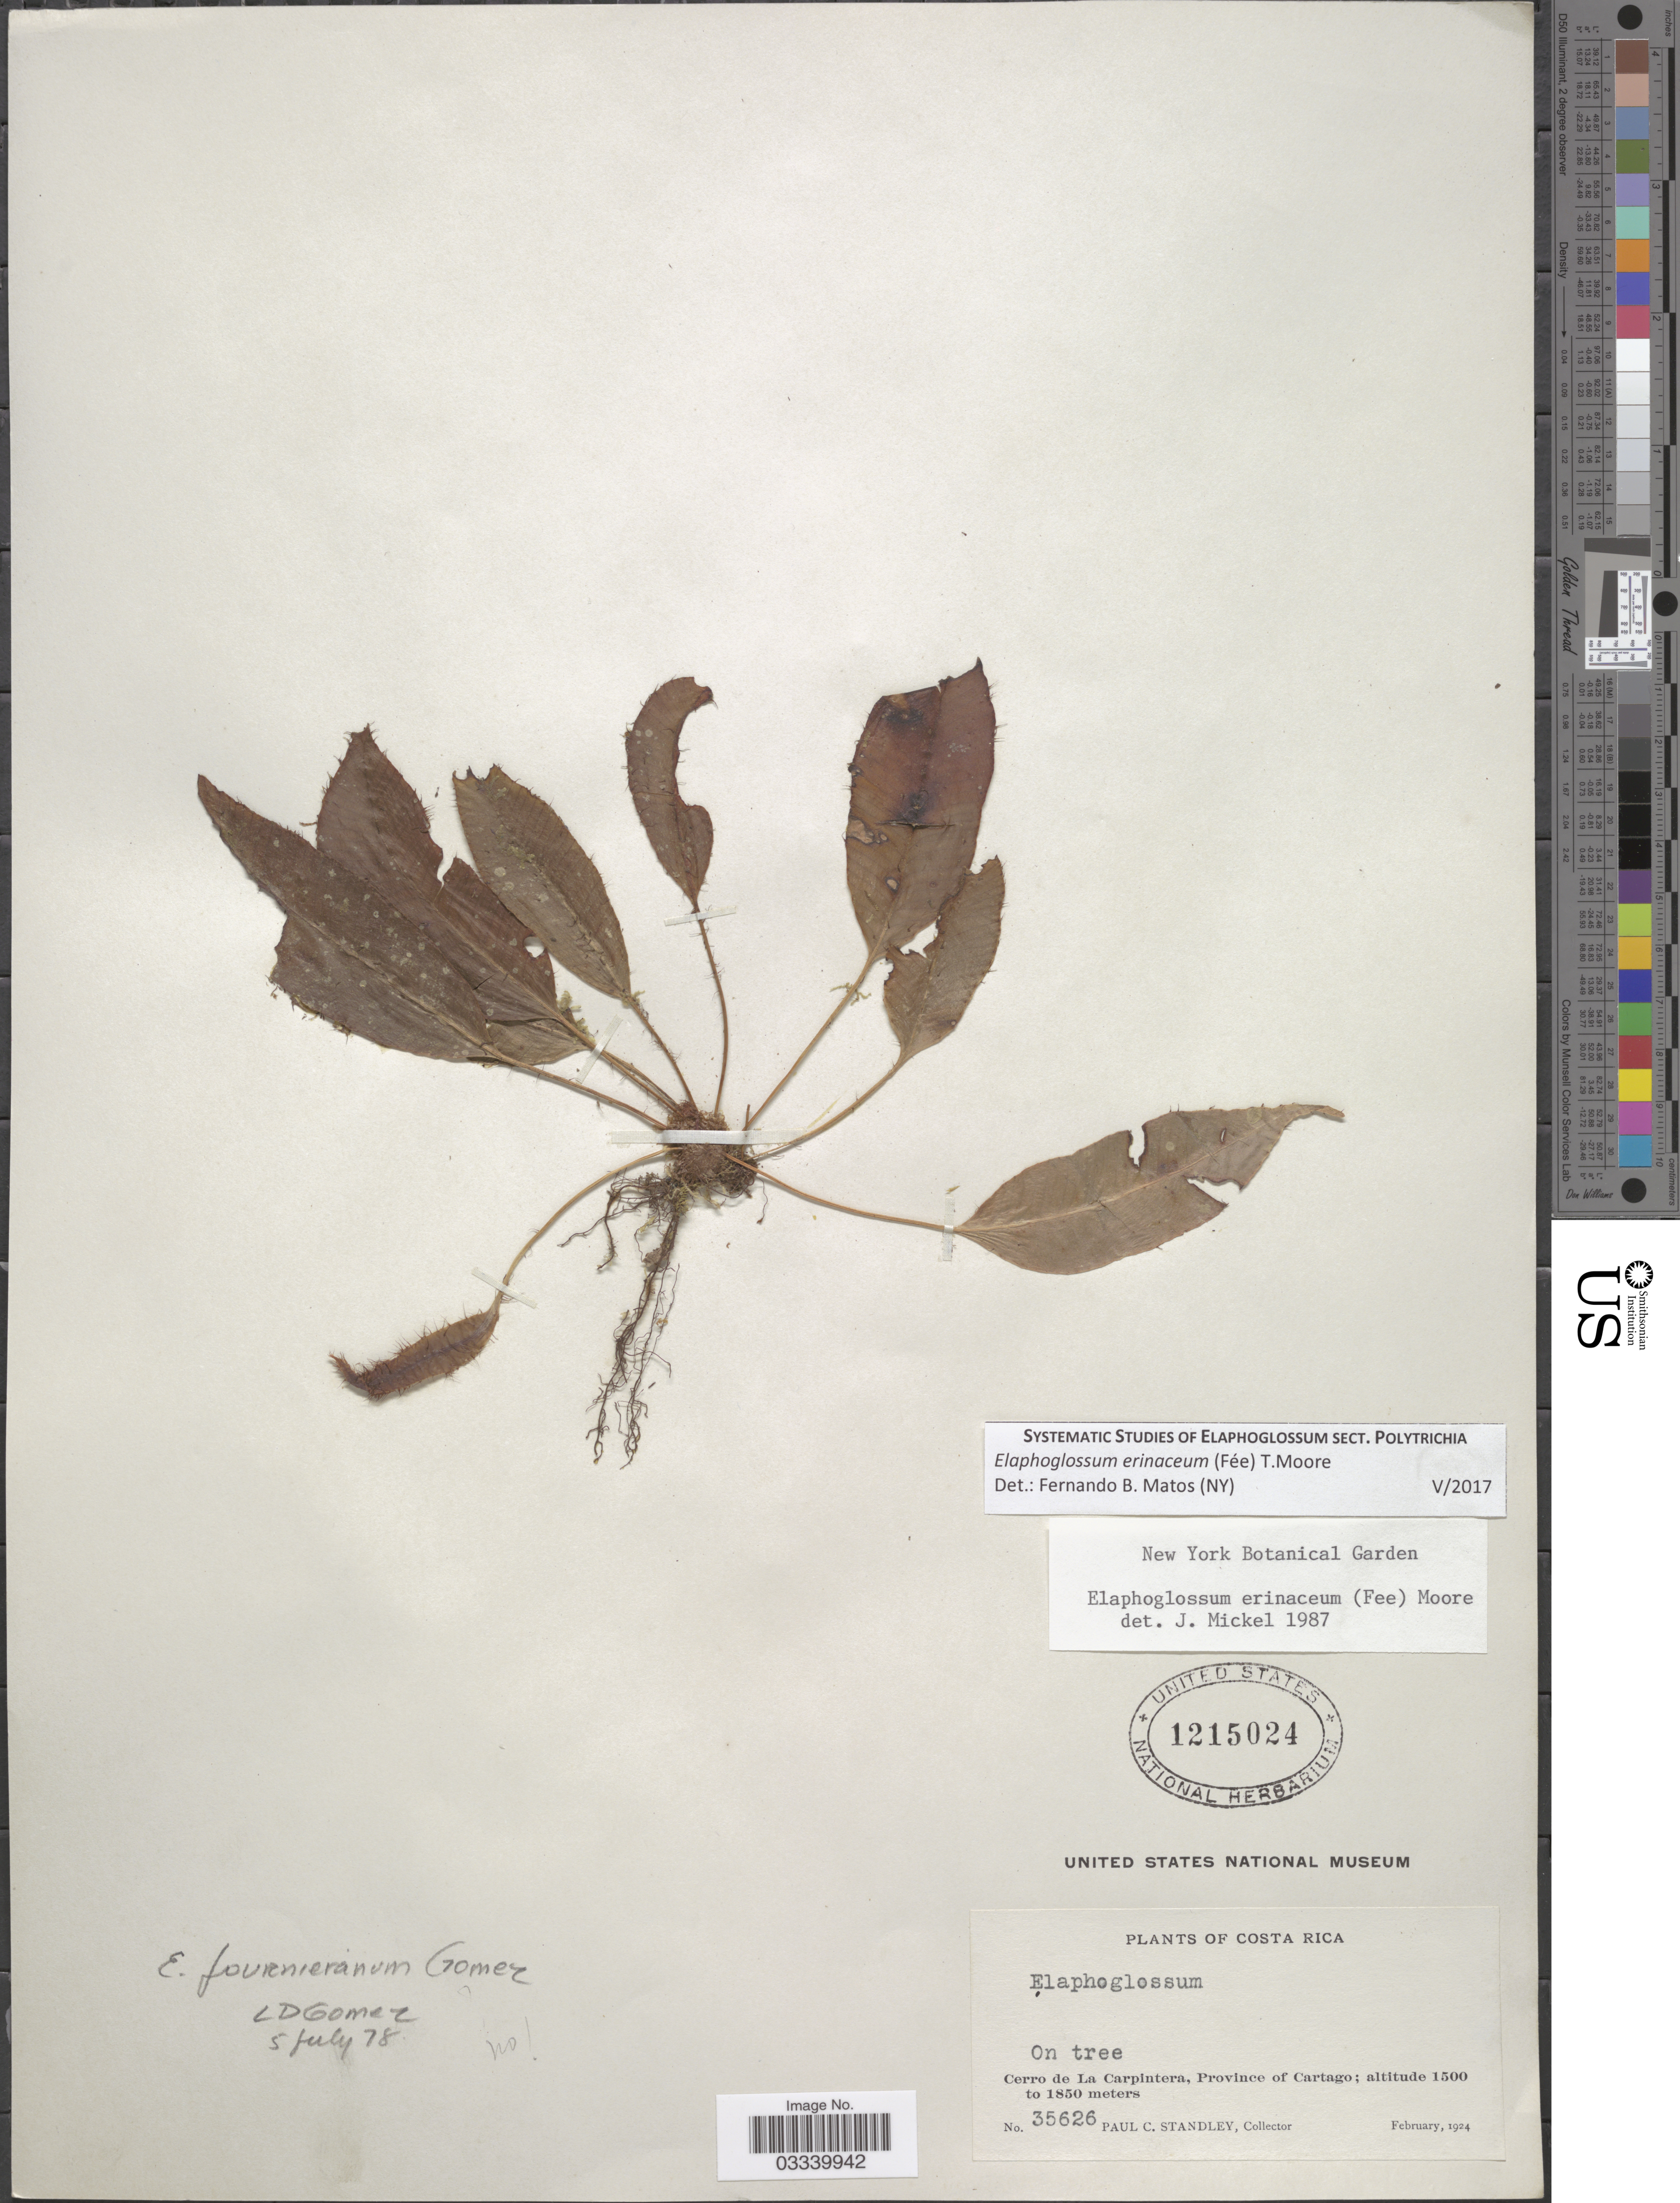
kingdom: Plantae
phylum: Tracheophyta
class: Polypodiopsida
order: Polypodiales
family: Dryopteridaceae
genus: Elaphoglossum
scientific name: Elaphoglossum erinaceum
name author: (Fée) T. Moore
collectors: P. C. Standley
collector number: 35626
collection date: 1924-02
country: Costa Rica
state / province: Cartago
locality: Cerro de La Carpintera.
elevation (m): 1500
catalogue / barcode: US 1215024